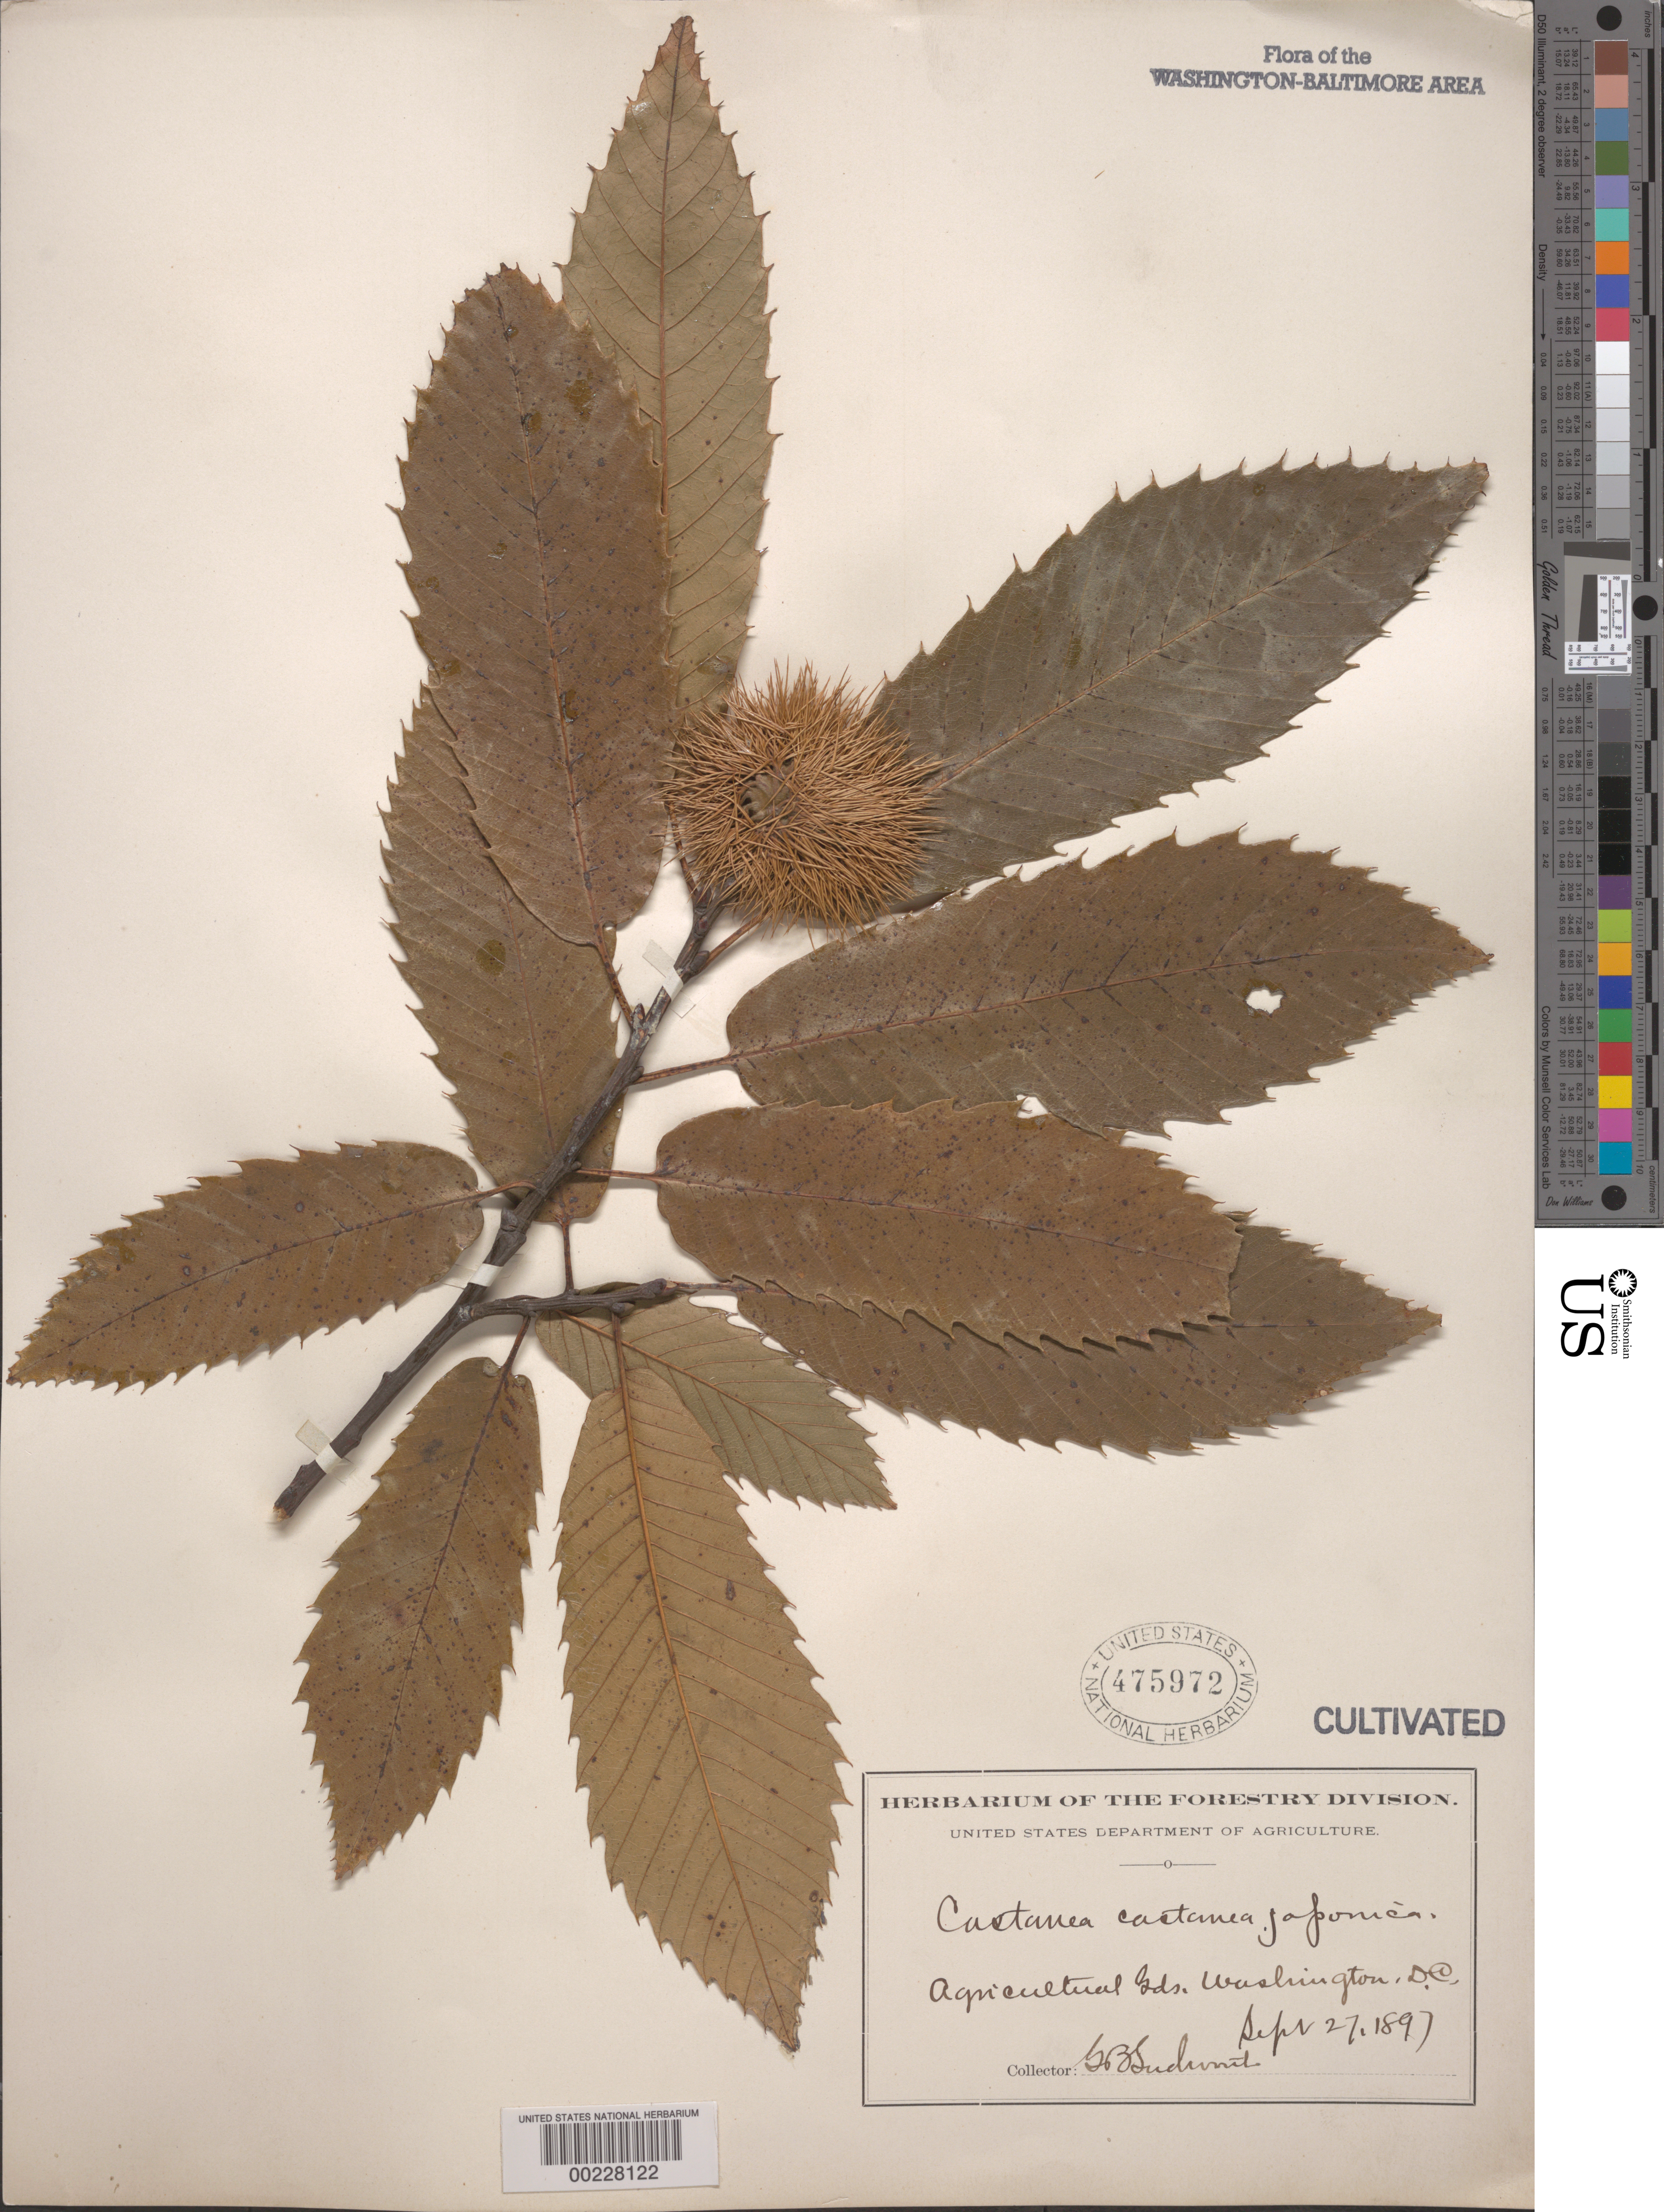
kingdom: Plantae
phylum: Tracheophyta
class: Magnoliopsida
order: Fagales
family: Fagaceae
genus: Castanea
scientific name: Castanea japonica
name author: Blume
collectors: G. B. Sudworth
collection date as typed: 27 Sep 1897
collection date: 1897-09-27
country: United States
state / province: District of Columbia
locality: Agricultural grounds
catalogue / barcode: US 475972